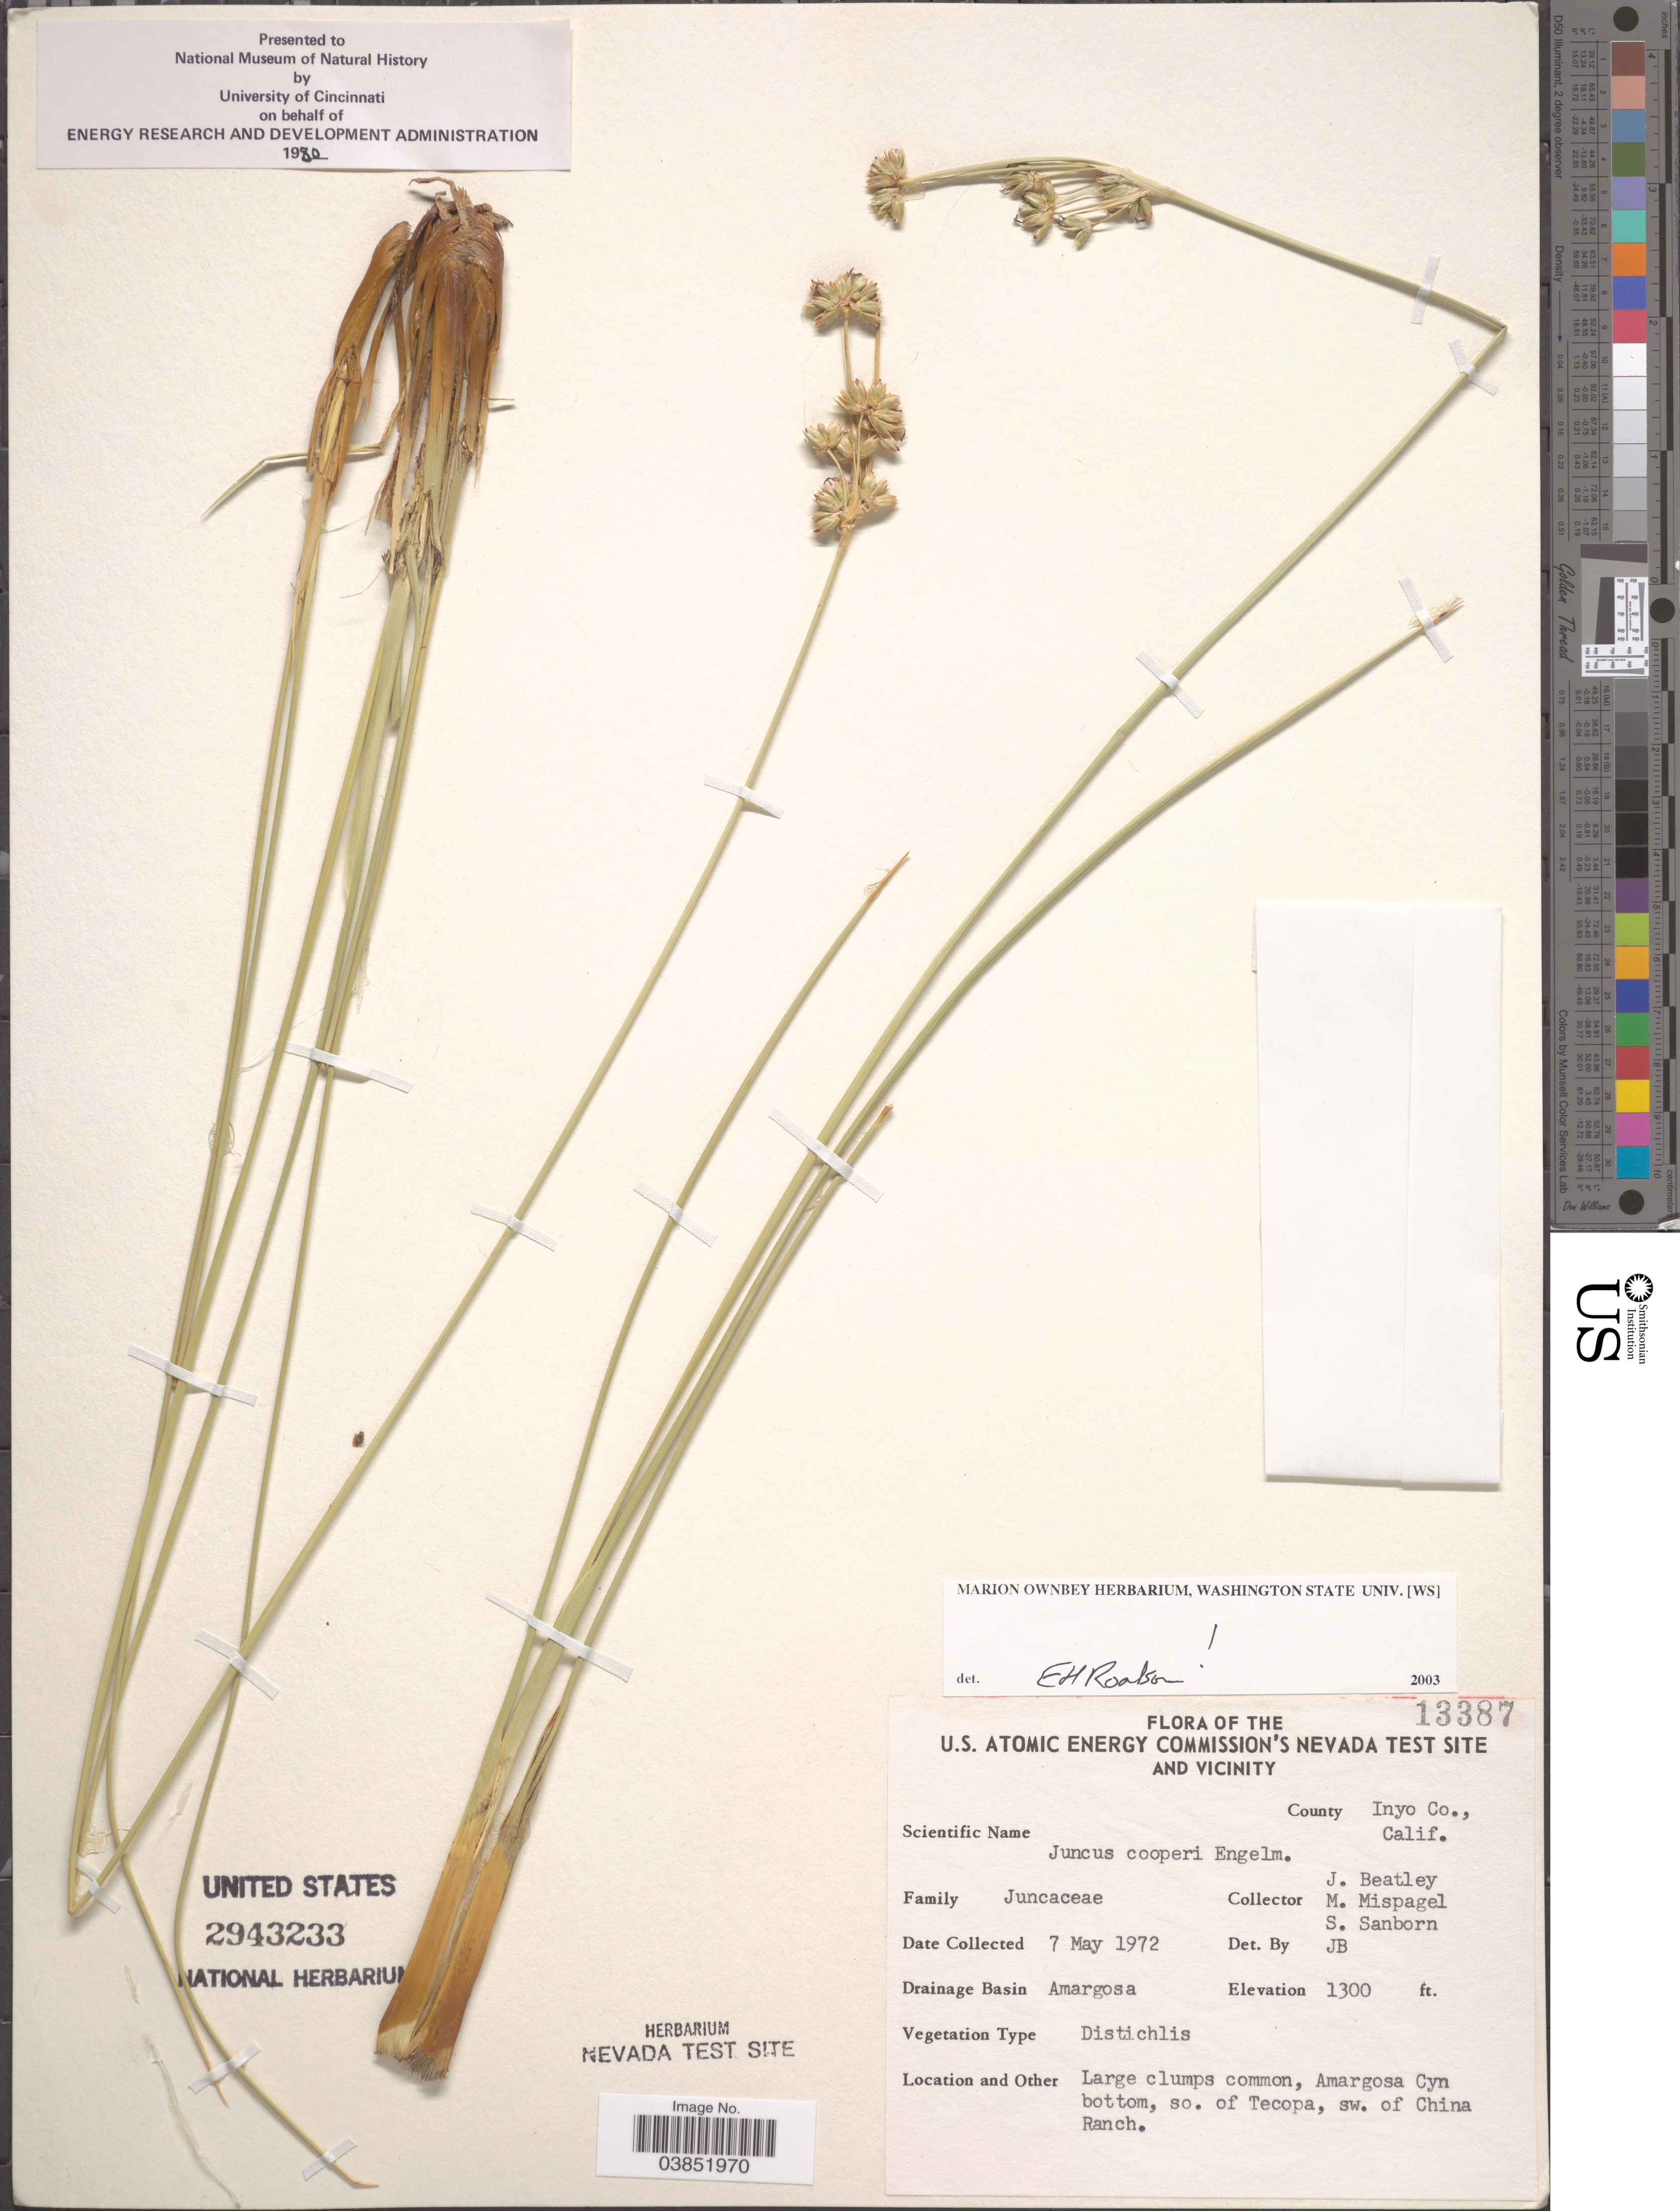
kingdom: Plantae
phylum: Tracheophyta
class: Liliopsida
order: Poales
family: Juncaceae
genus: Juncus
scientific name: Juncus cooperi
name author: Engelm.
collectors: J. C. Beatley, M. Mispagel & S. Sanborn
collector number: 13387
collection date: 1972-05-07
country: United States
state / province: California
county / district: Inyo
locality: County Inyo Co. Drainage Basin Amargosa. Amargosa Cyn bottom, so. of Tecopa, sw. of China Ranch.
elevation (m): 396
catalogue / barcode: US 2943233